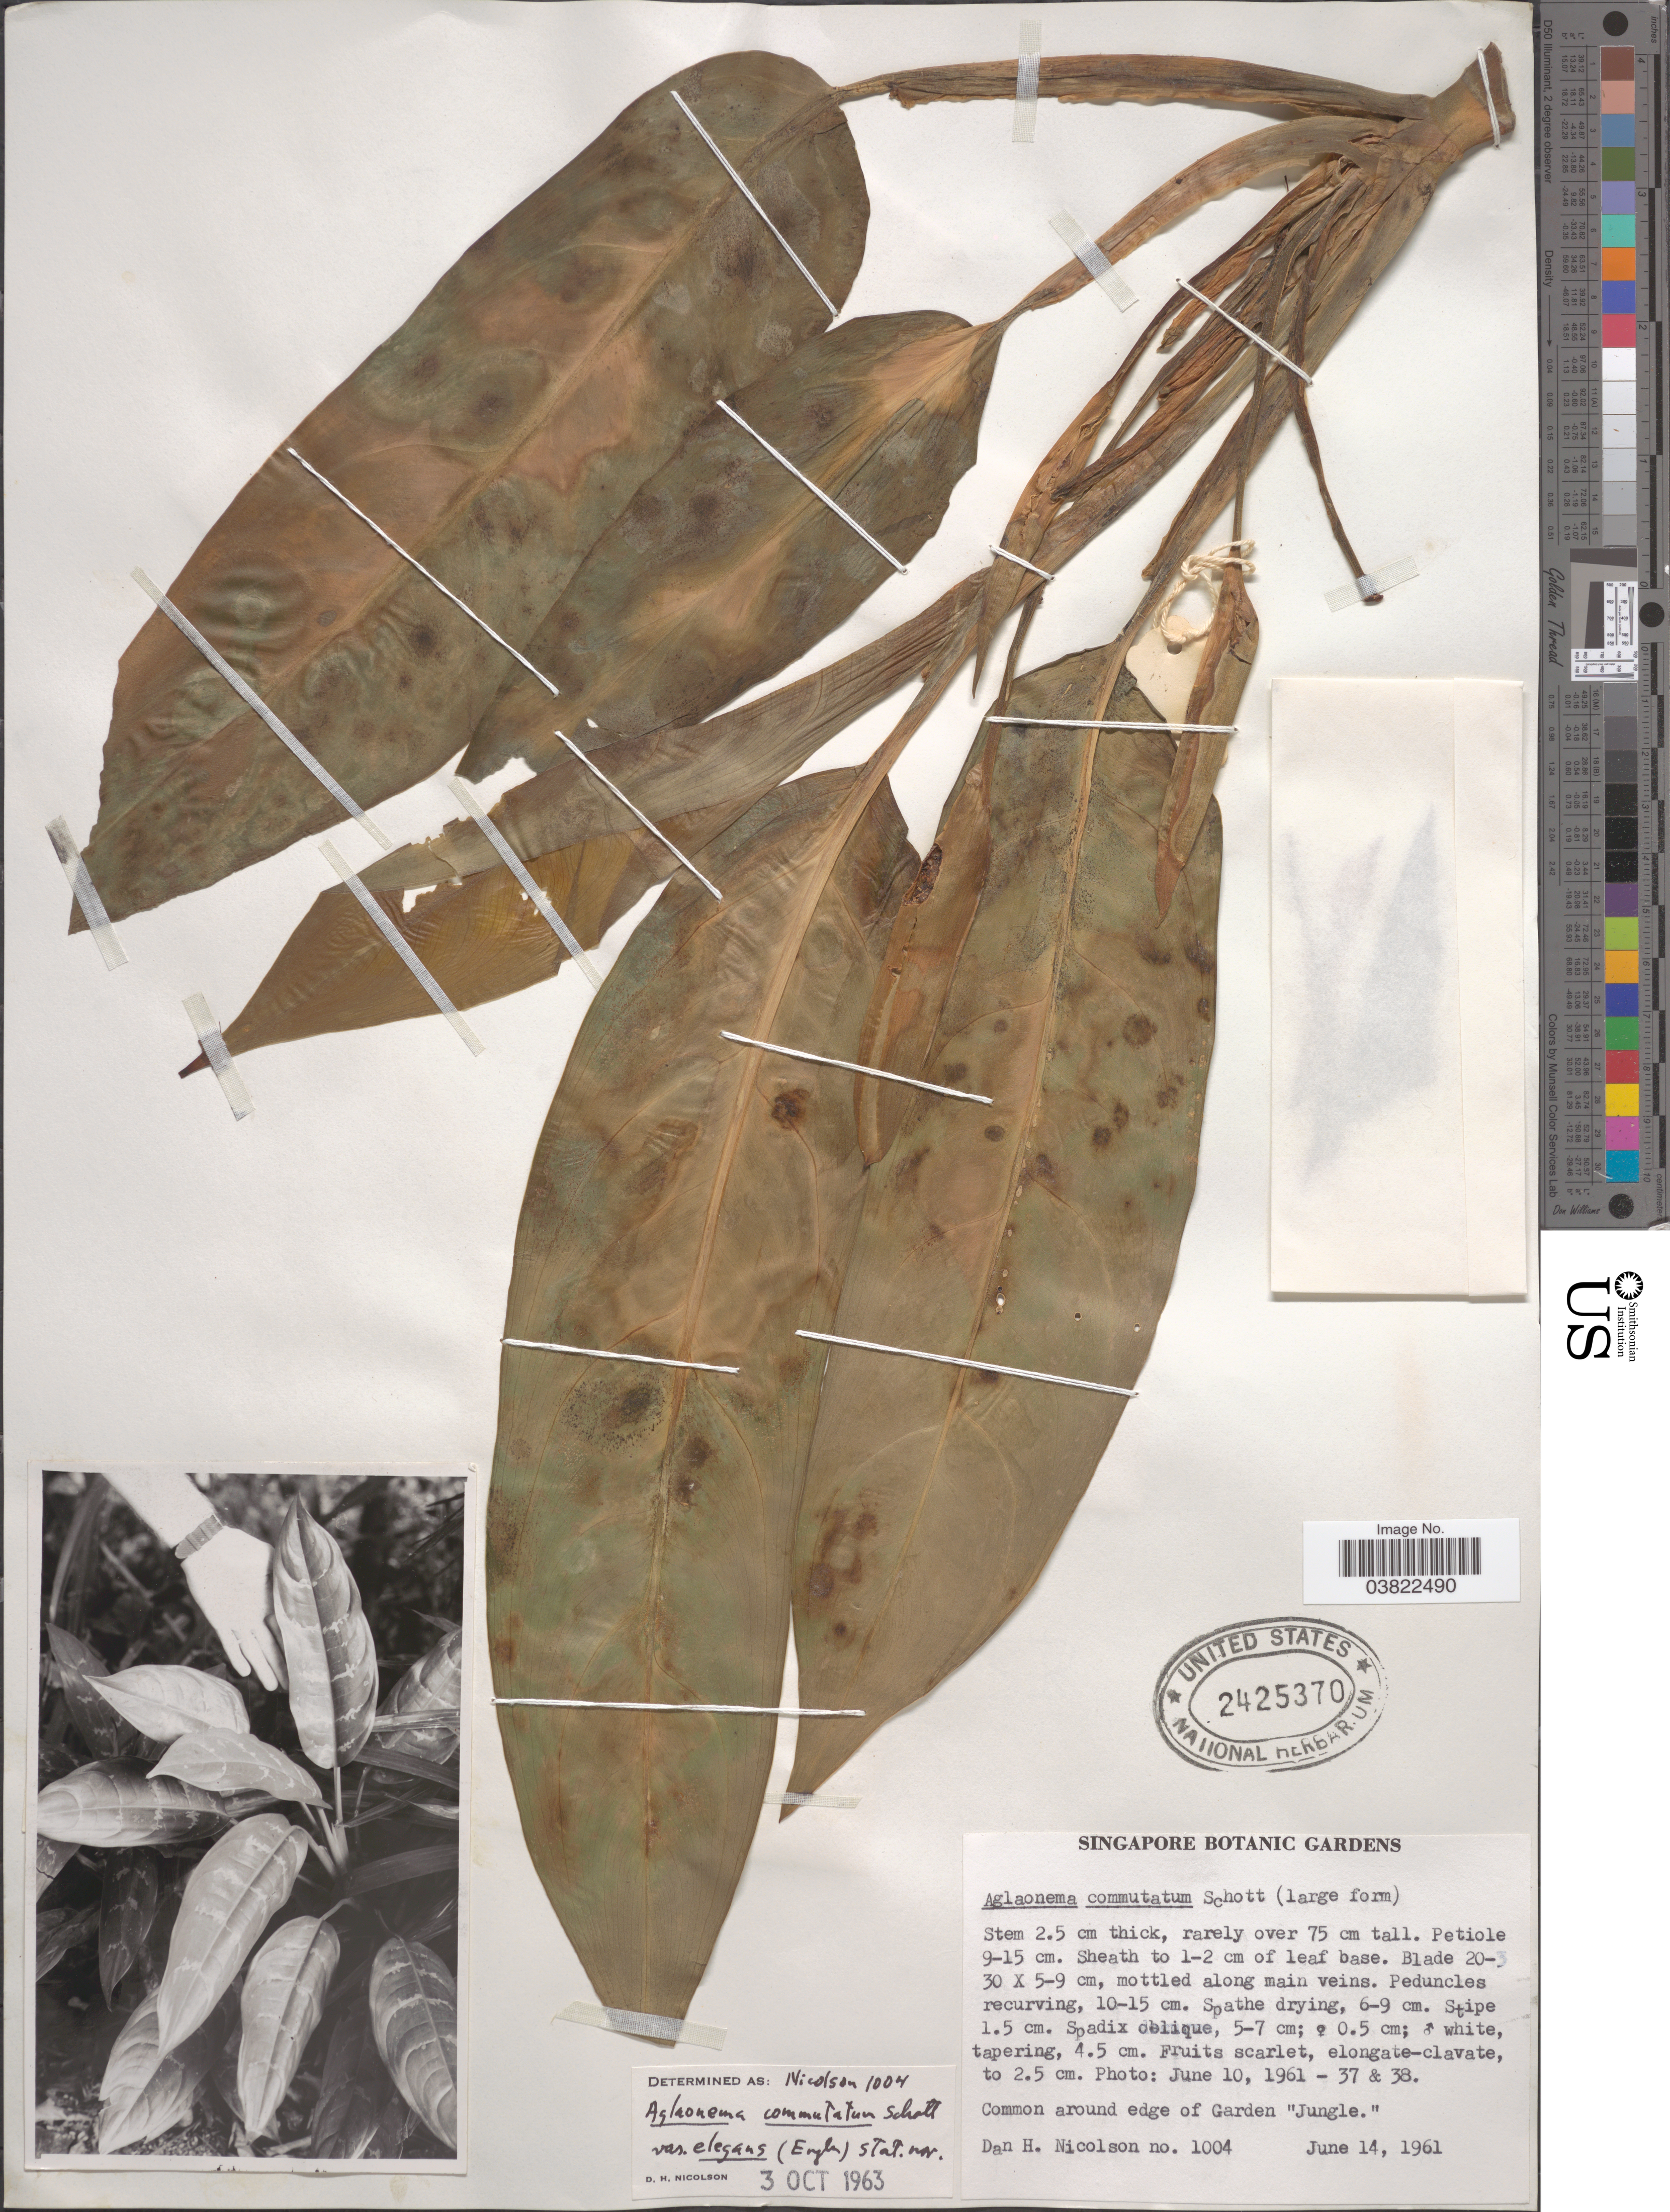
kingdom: Plantae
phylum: Tracheophyta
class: Liliopsida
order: Alismatales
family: Araceae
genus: Aglaonema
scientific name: Aglaonema commutatum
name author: Schott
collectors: D. H. Nicolson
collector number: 1004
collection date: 1961-06-14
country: Singapore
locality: Singapore Botanic Gardens. Around edge of Garden "Jungle".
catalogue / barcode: US 2425370